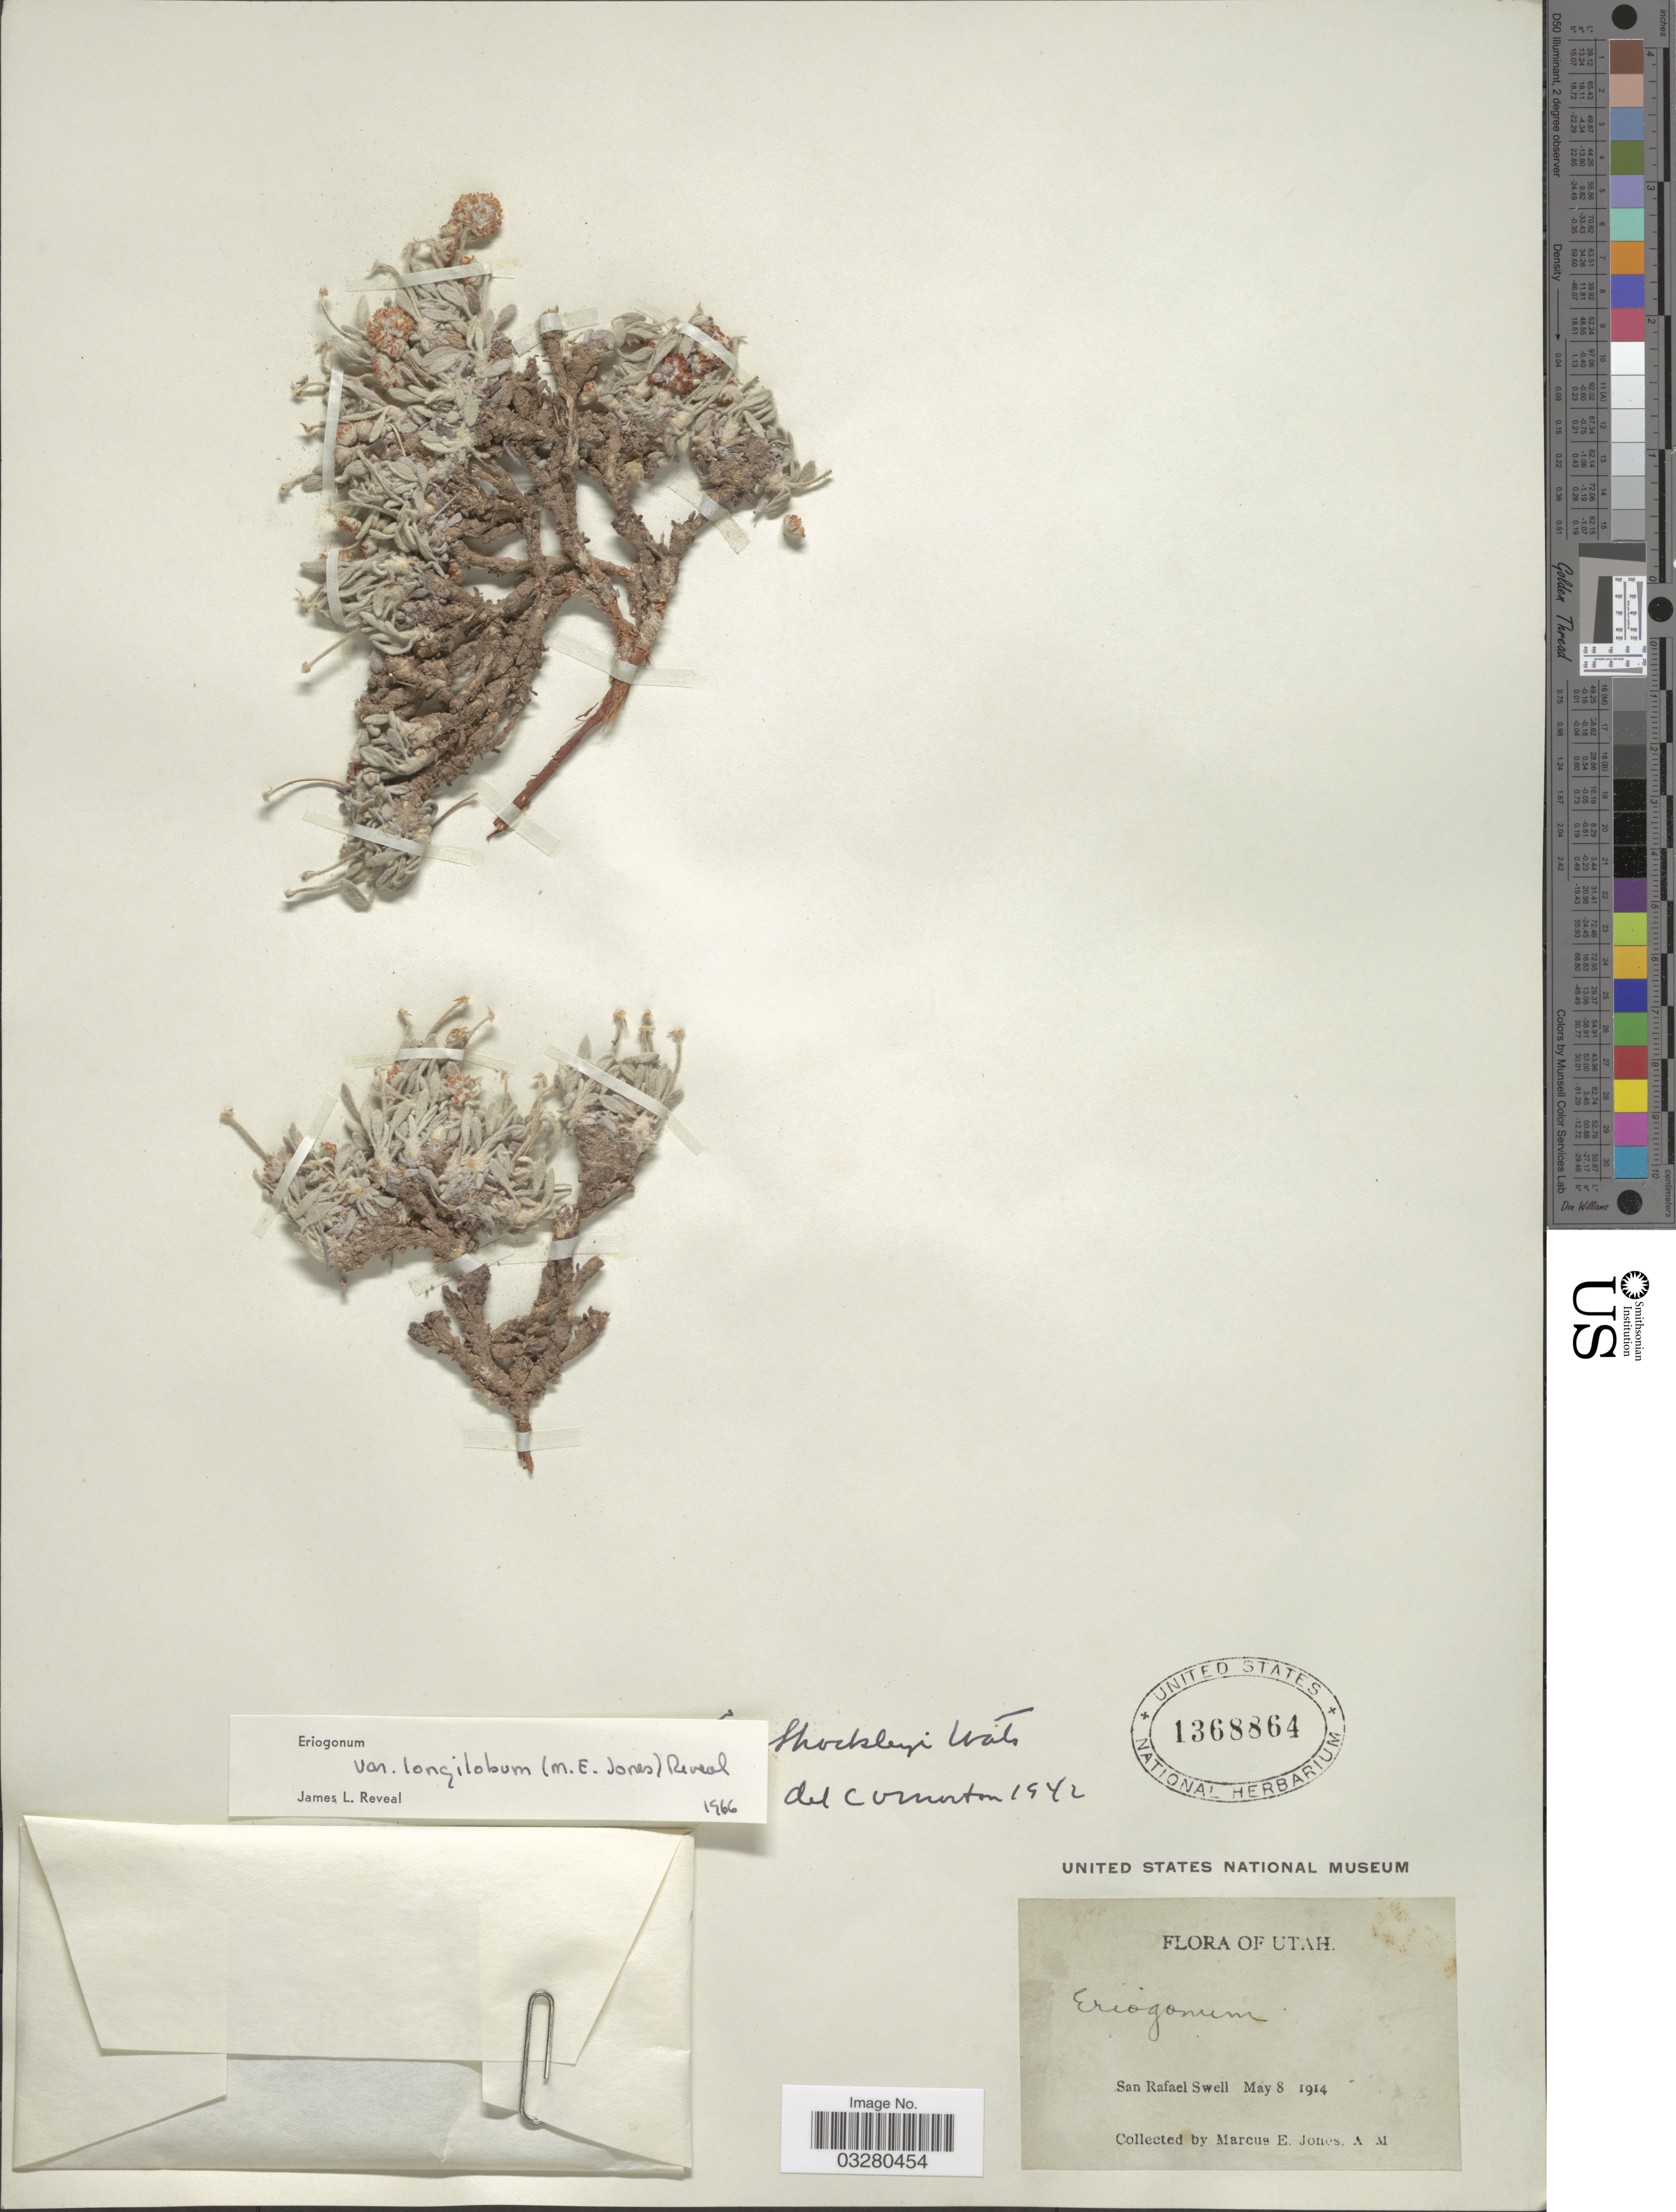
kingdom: Plantae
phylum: Tracheophyta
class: Magnoliopsida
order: Caryophyllales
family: Polygonaceae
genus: Eriogonum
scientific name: Eriogonum shockleyi var. longilobum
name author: (M.E. Jones) Reveal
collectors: M. E. Jones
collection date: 1914-05-08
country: United States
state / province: Utah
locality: San Rafael Swell.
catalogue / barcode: US 1368864